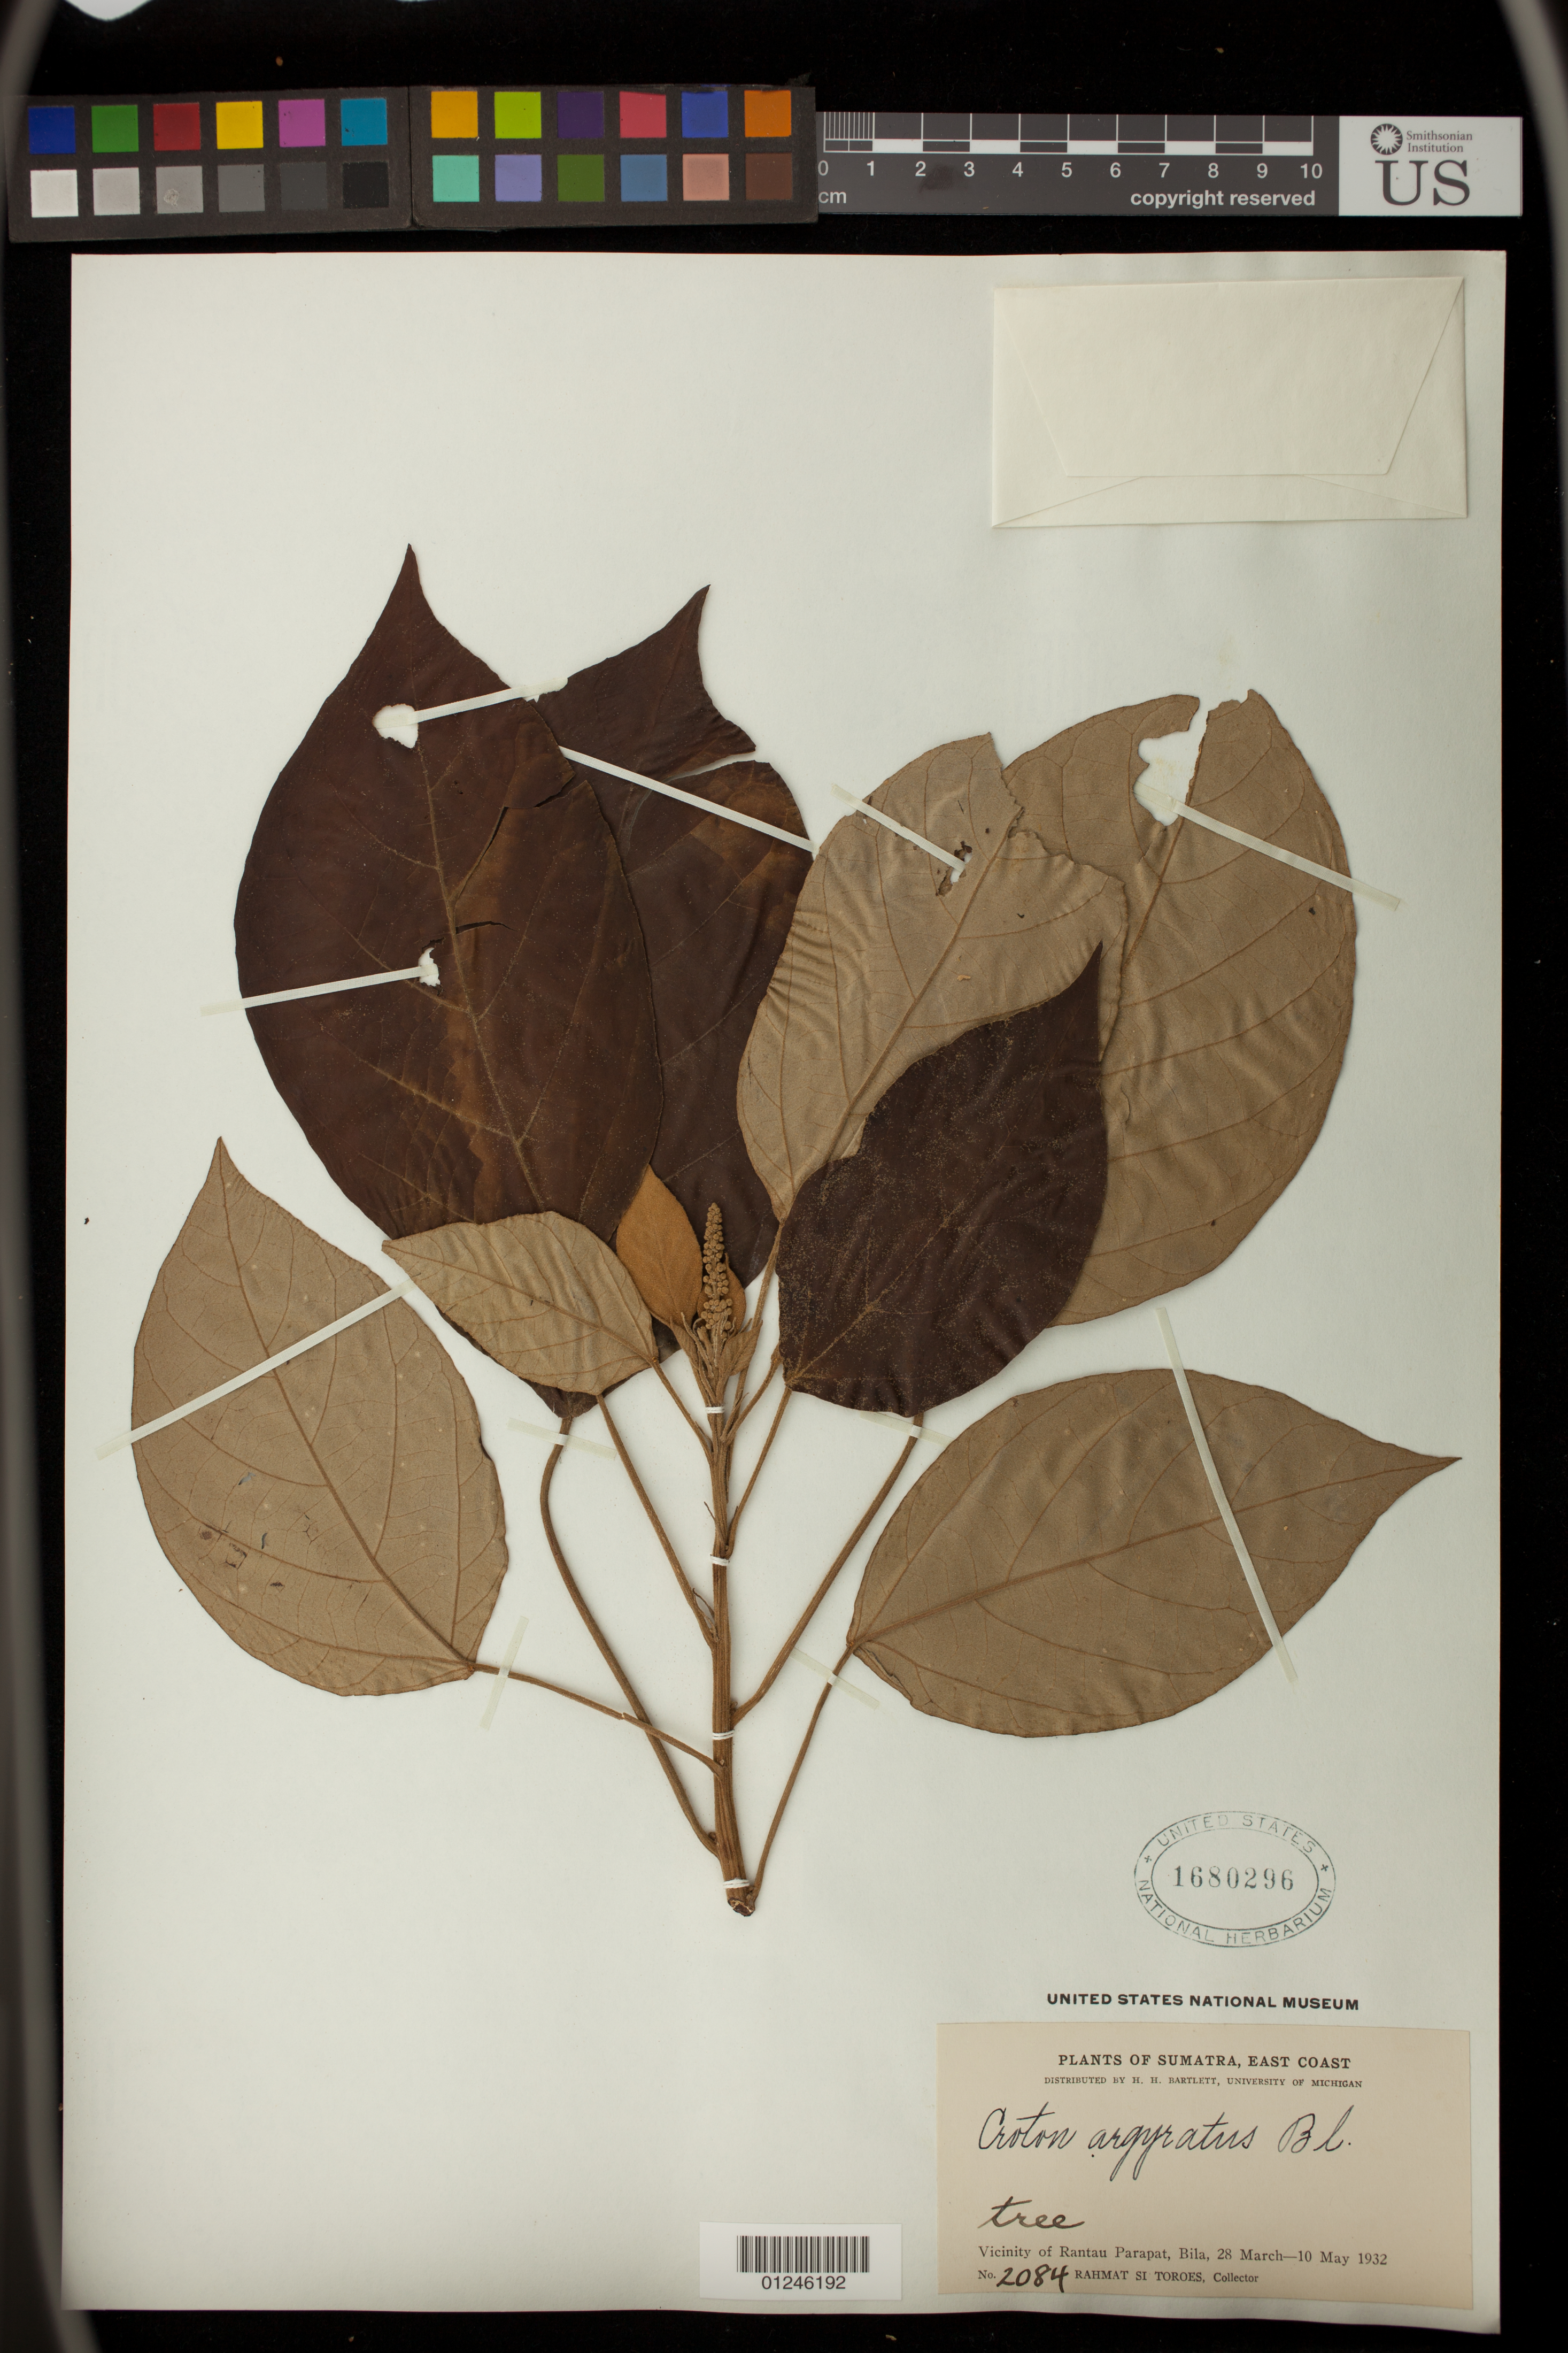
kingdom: Plantae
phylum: Tracheophyta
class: Magnoliopsida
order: Malpighiales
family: Euphorbiaceae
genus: Croton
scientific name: Croton argyratus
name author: Blume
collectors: Rahmat Si Boeea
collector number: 2084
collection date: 1932-03-28/1932-05-10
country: Indonesia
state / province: Sumatra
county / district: Sumatera Utara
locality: Vicinity of Rantau Parapat, Bila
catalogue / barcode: US 1680296